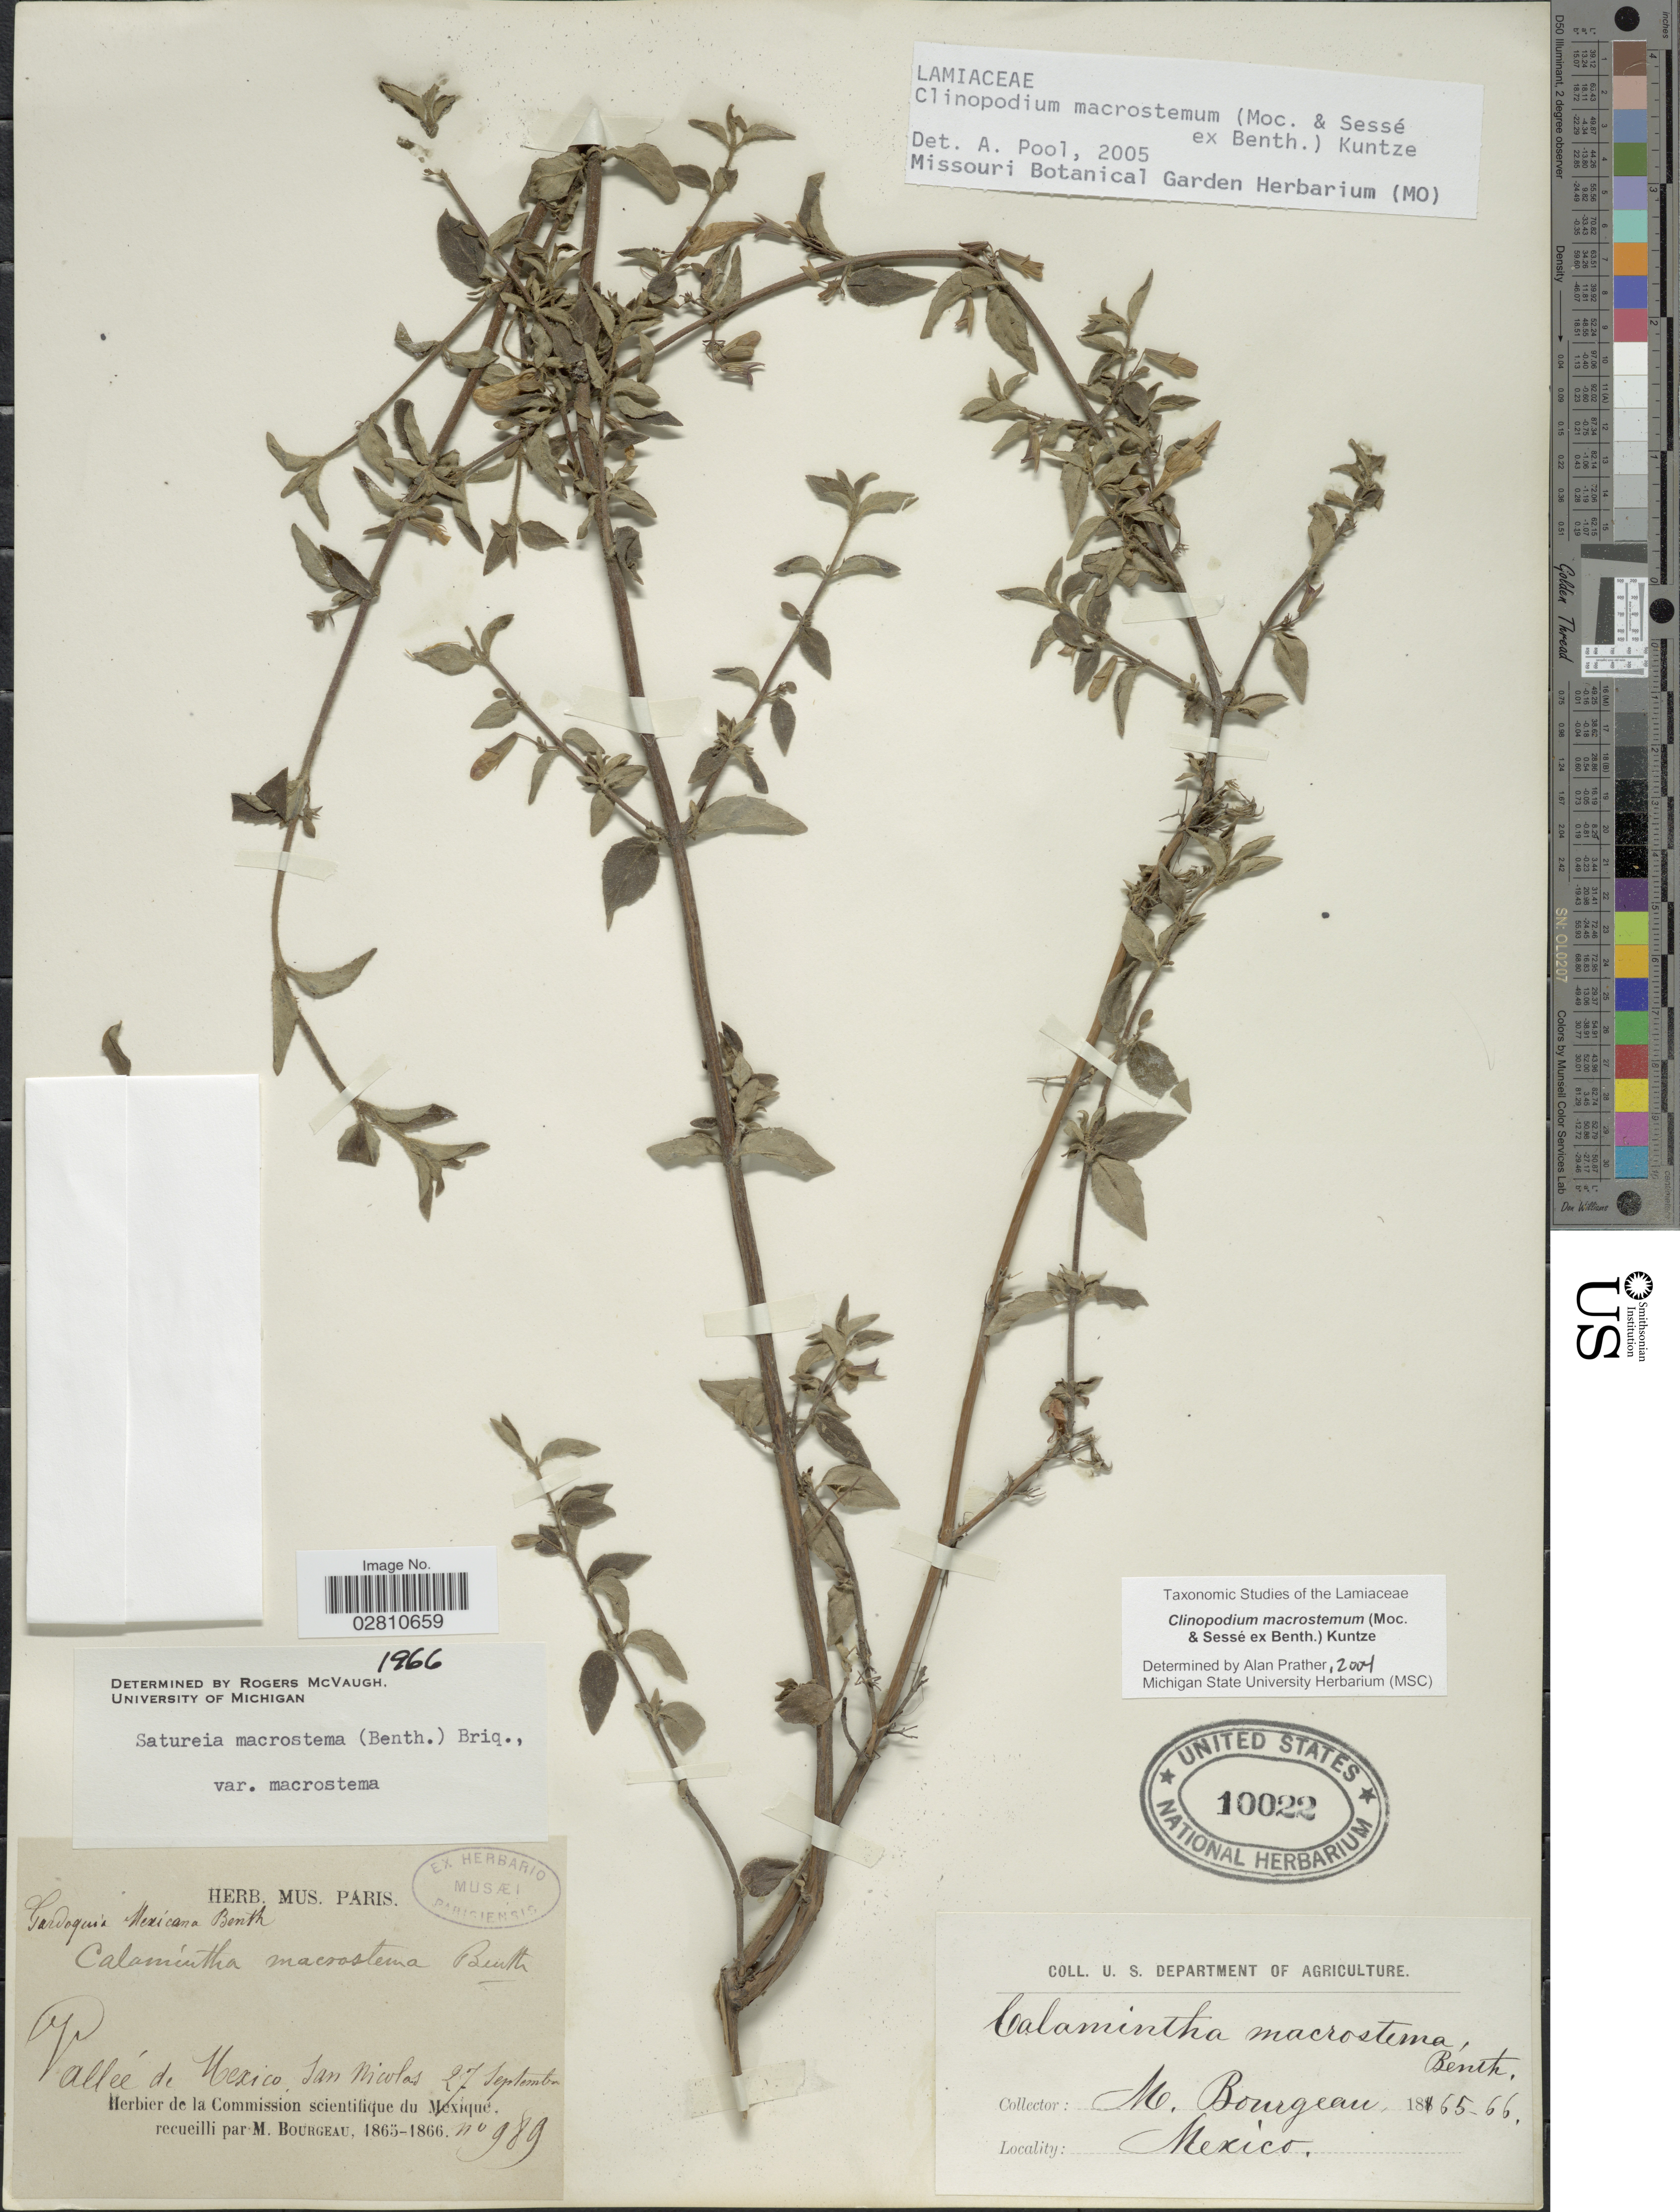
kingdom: Plantae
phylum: Tracheophyta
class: Magnoliopsida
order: Lamiales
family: Lamiaceae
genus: Clinopodium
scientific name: Clinopodium macrostemum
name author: (Moc. & Sessé ex Benth.) Kuntze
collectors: M. Bourgeau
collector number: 989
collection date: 1865-09-27/1866-09-27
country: Mexico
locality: Valleé de Mexico, San Nicolas.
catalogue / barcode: US 10022